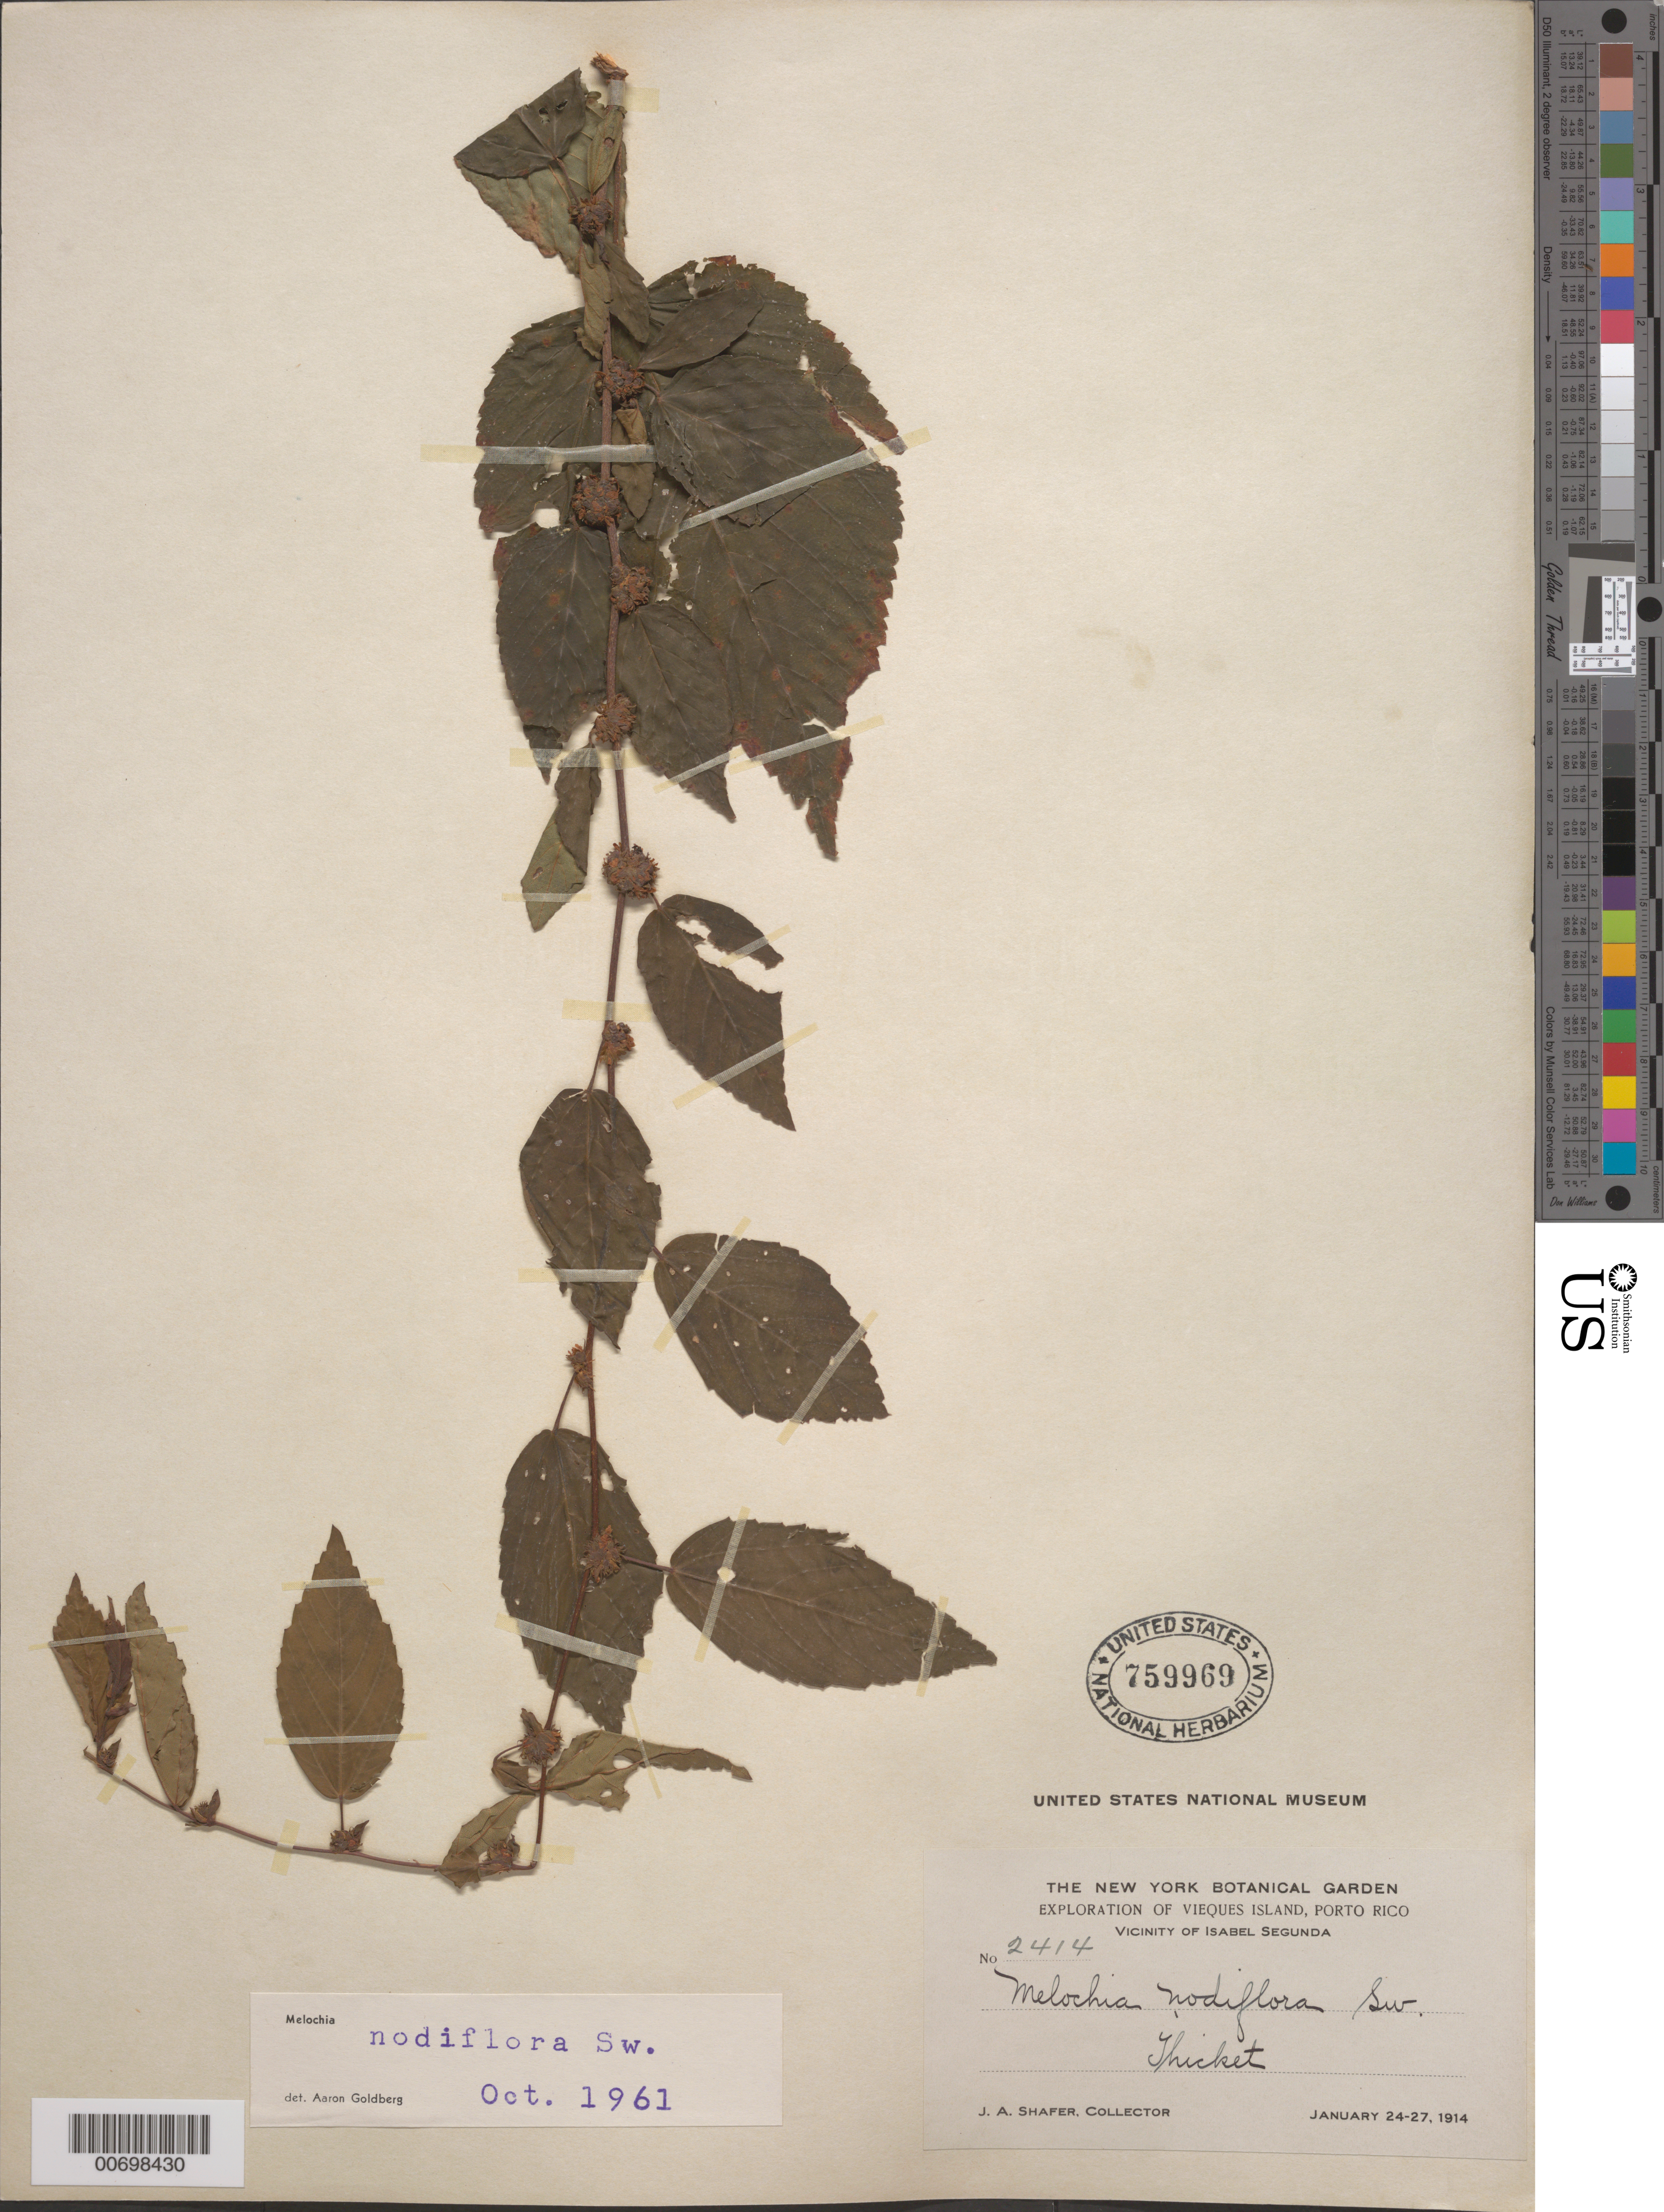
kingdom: Plantae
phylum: Tracheophyta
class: Magnoliopsida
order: Malvales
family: Malvaceae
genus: Melochia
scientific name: Melochia nodiflora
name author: Sw.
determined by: Goldberg, Aaron, (US), NMNH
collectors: J. A. Shafer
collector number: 2414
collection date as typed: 24 Jan 1914 to 27 Jan 1914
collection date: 1914-01-24/1914-01-27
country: Puerto Rico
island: Vieques I.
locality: Isabel Segunda, vic of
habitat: Thicket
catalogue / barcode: US 759969